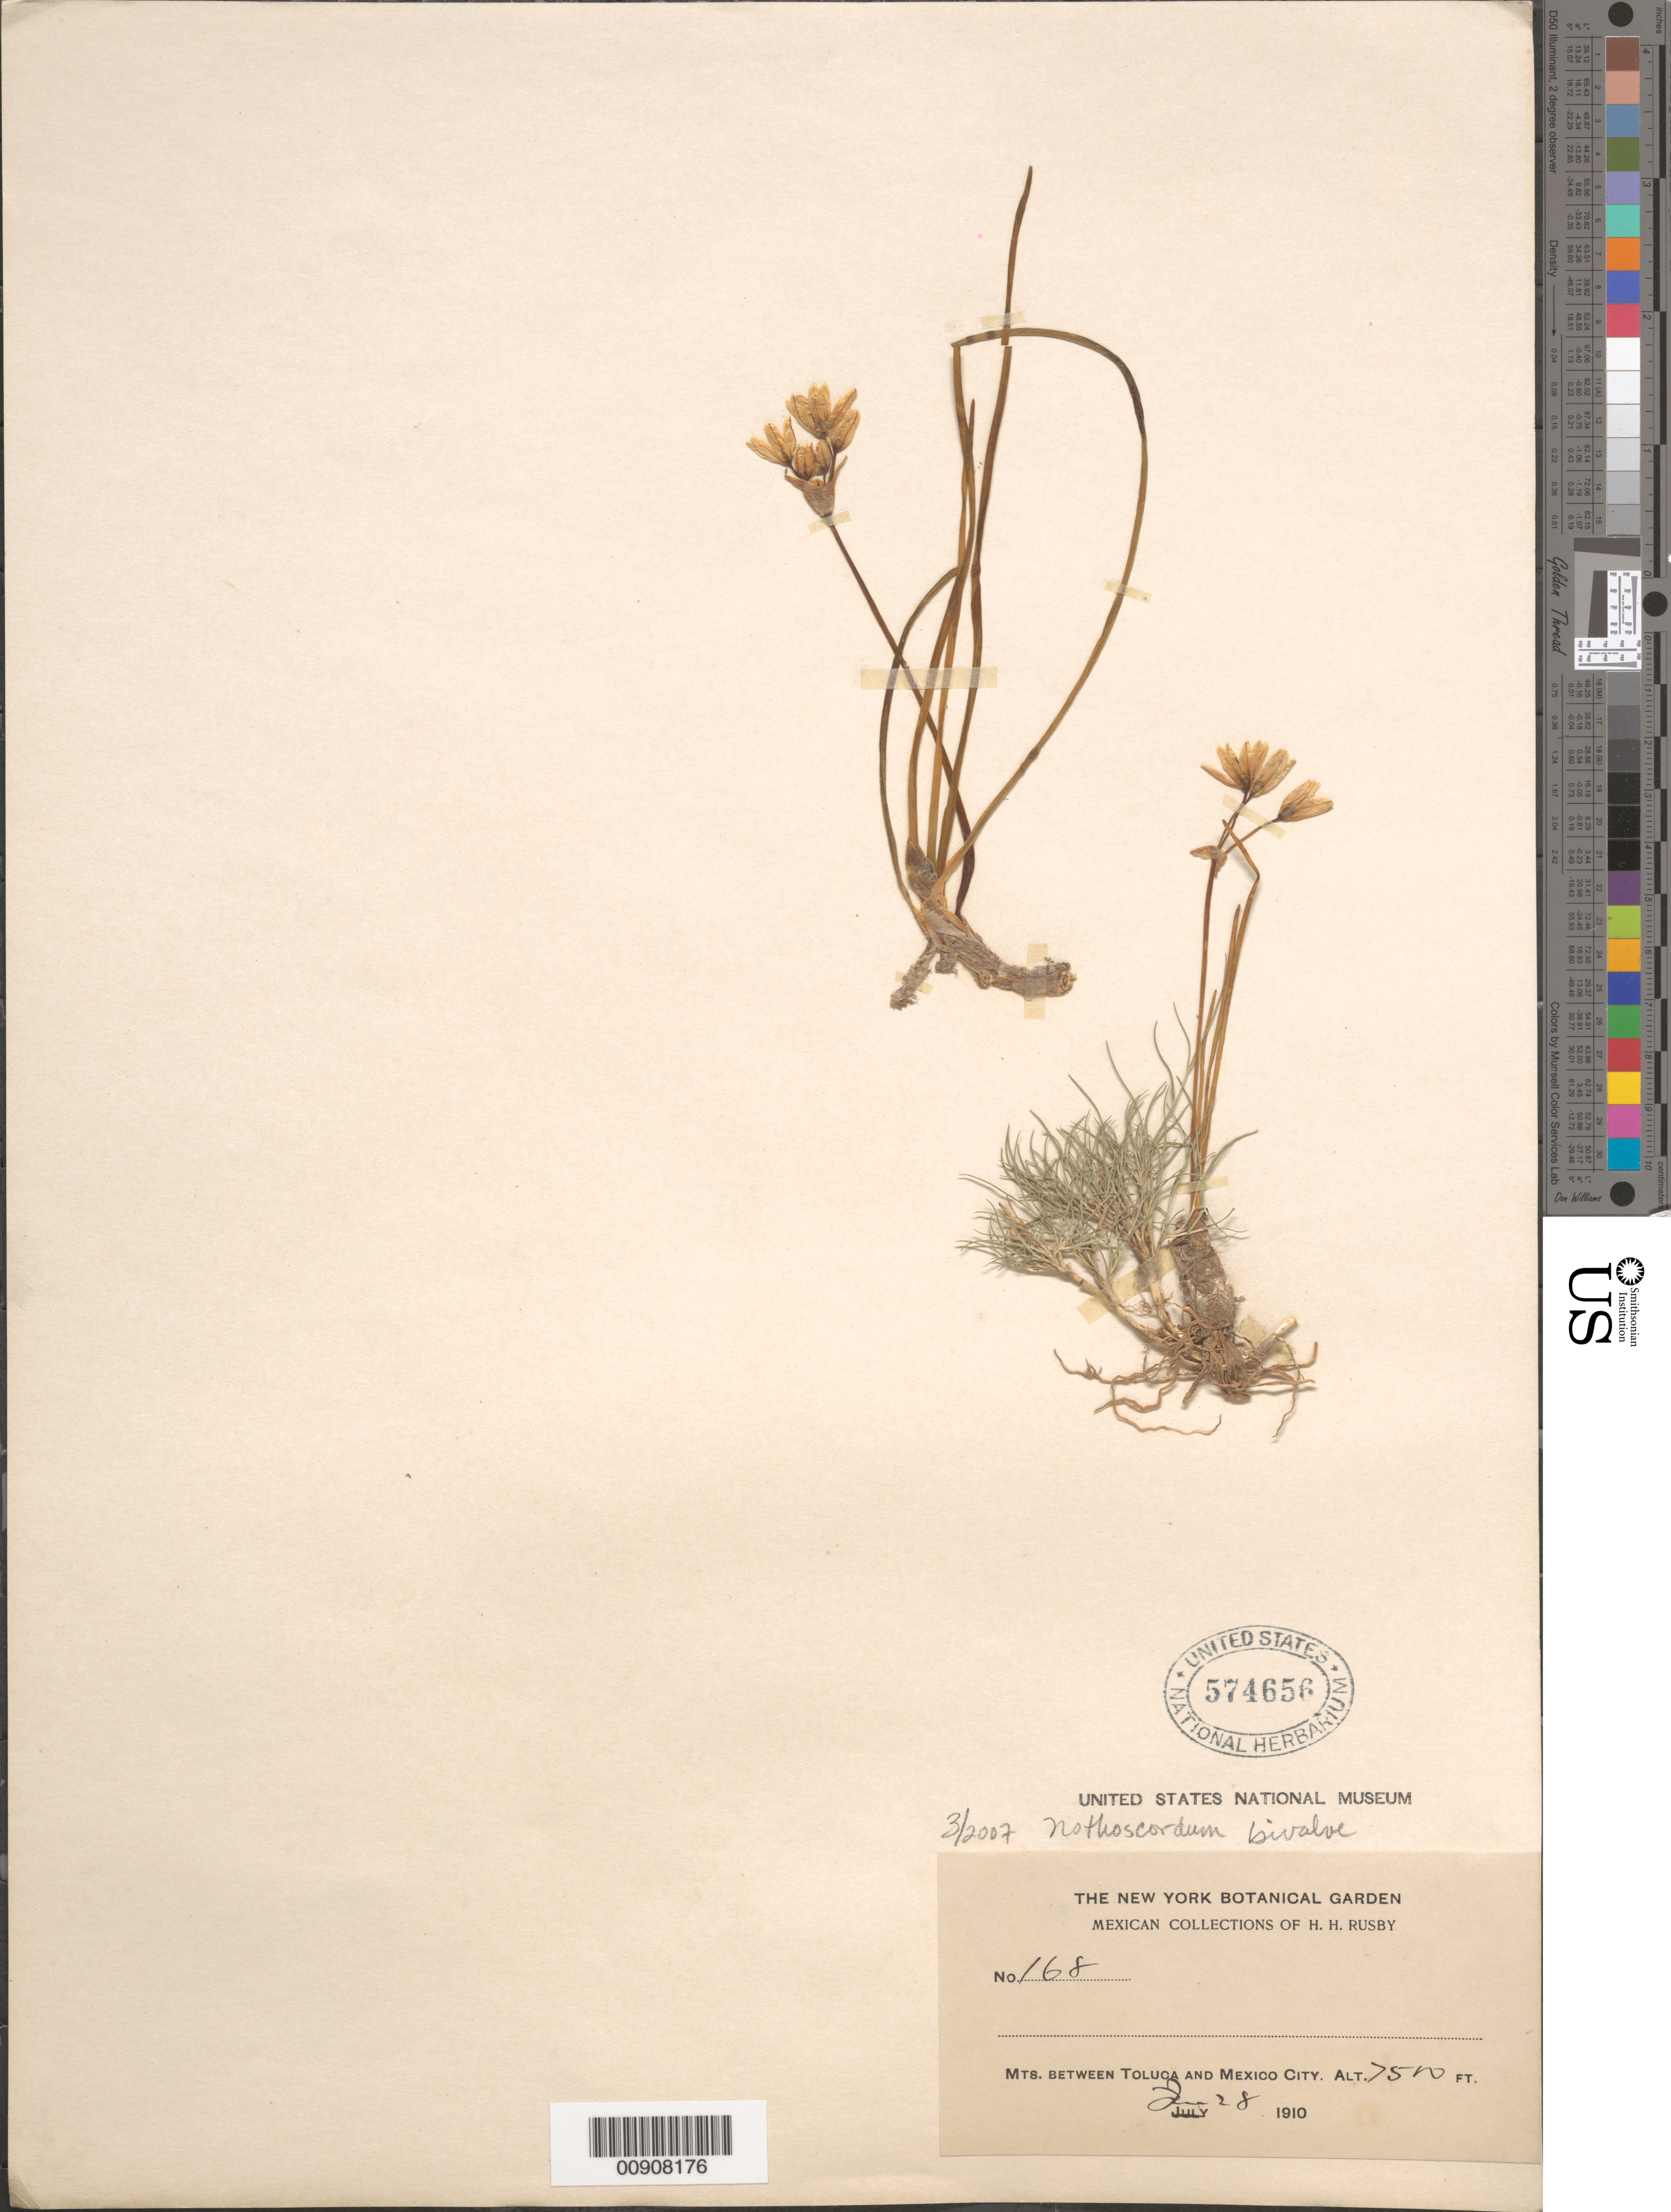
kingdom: Plantae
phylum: Tracheophyta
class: Liliopsida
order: Asparagales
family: Amaryllidaceae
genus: Nothoscordum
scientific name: Nothoscordum bivalve var. bivalve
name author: (L.) Britton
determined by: Strong, M. T., (US), Smithsonian Institution - National Museum of Natural History (UNITED STATES)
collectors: H. H. Rusby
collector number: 168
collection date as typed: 28 Jun 1910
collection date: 1910-06-28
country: Mexico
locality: Mts. between Toluca and Mexico City.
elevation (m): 2286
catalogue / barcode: US 574656